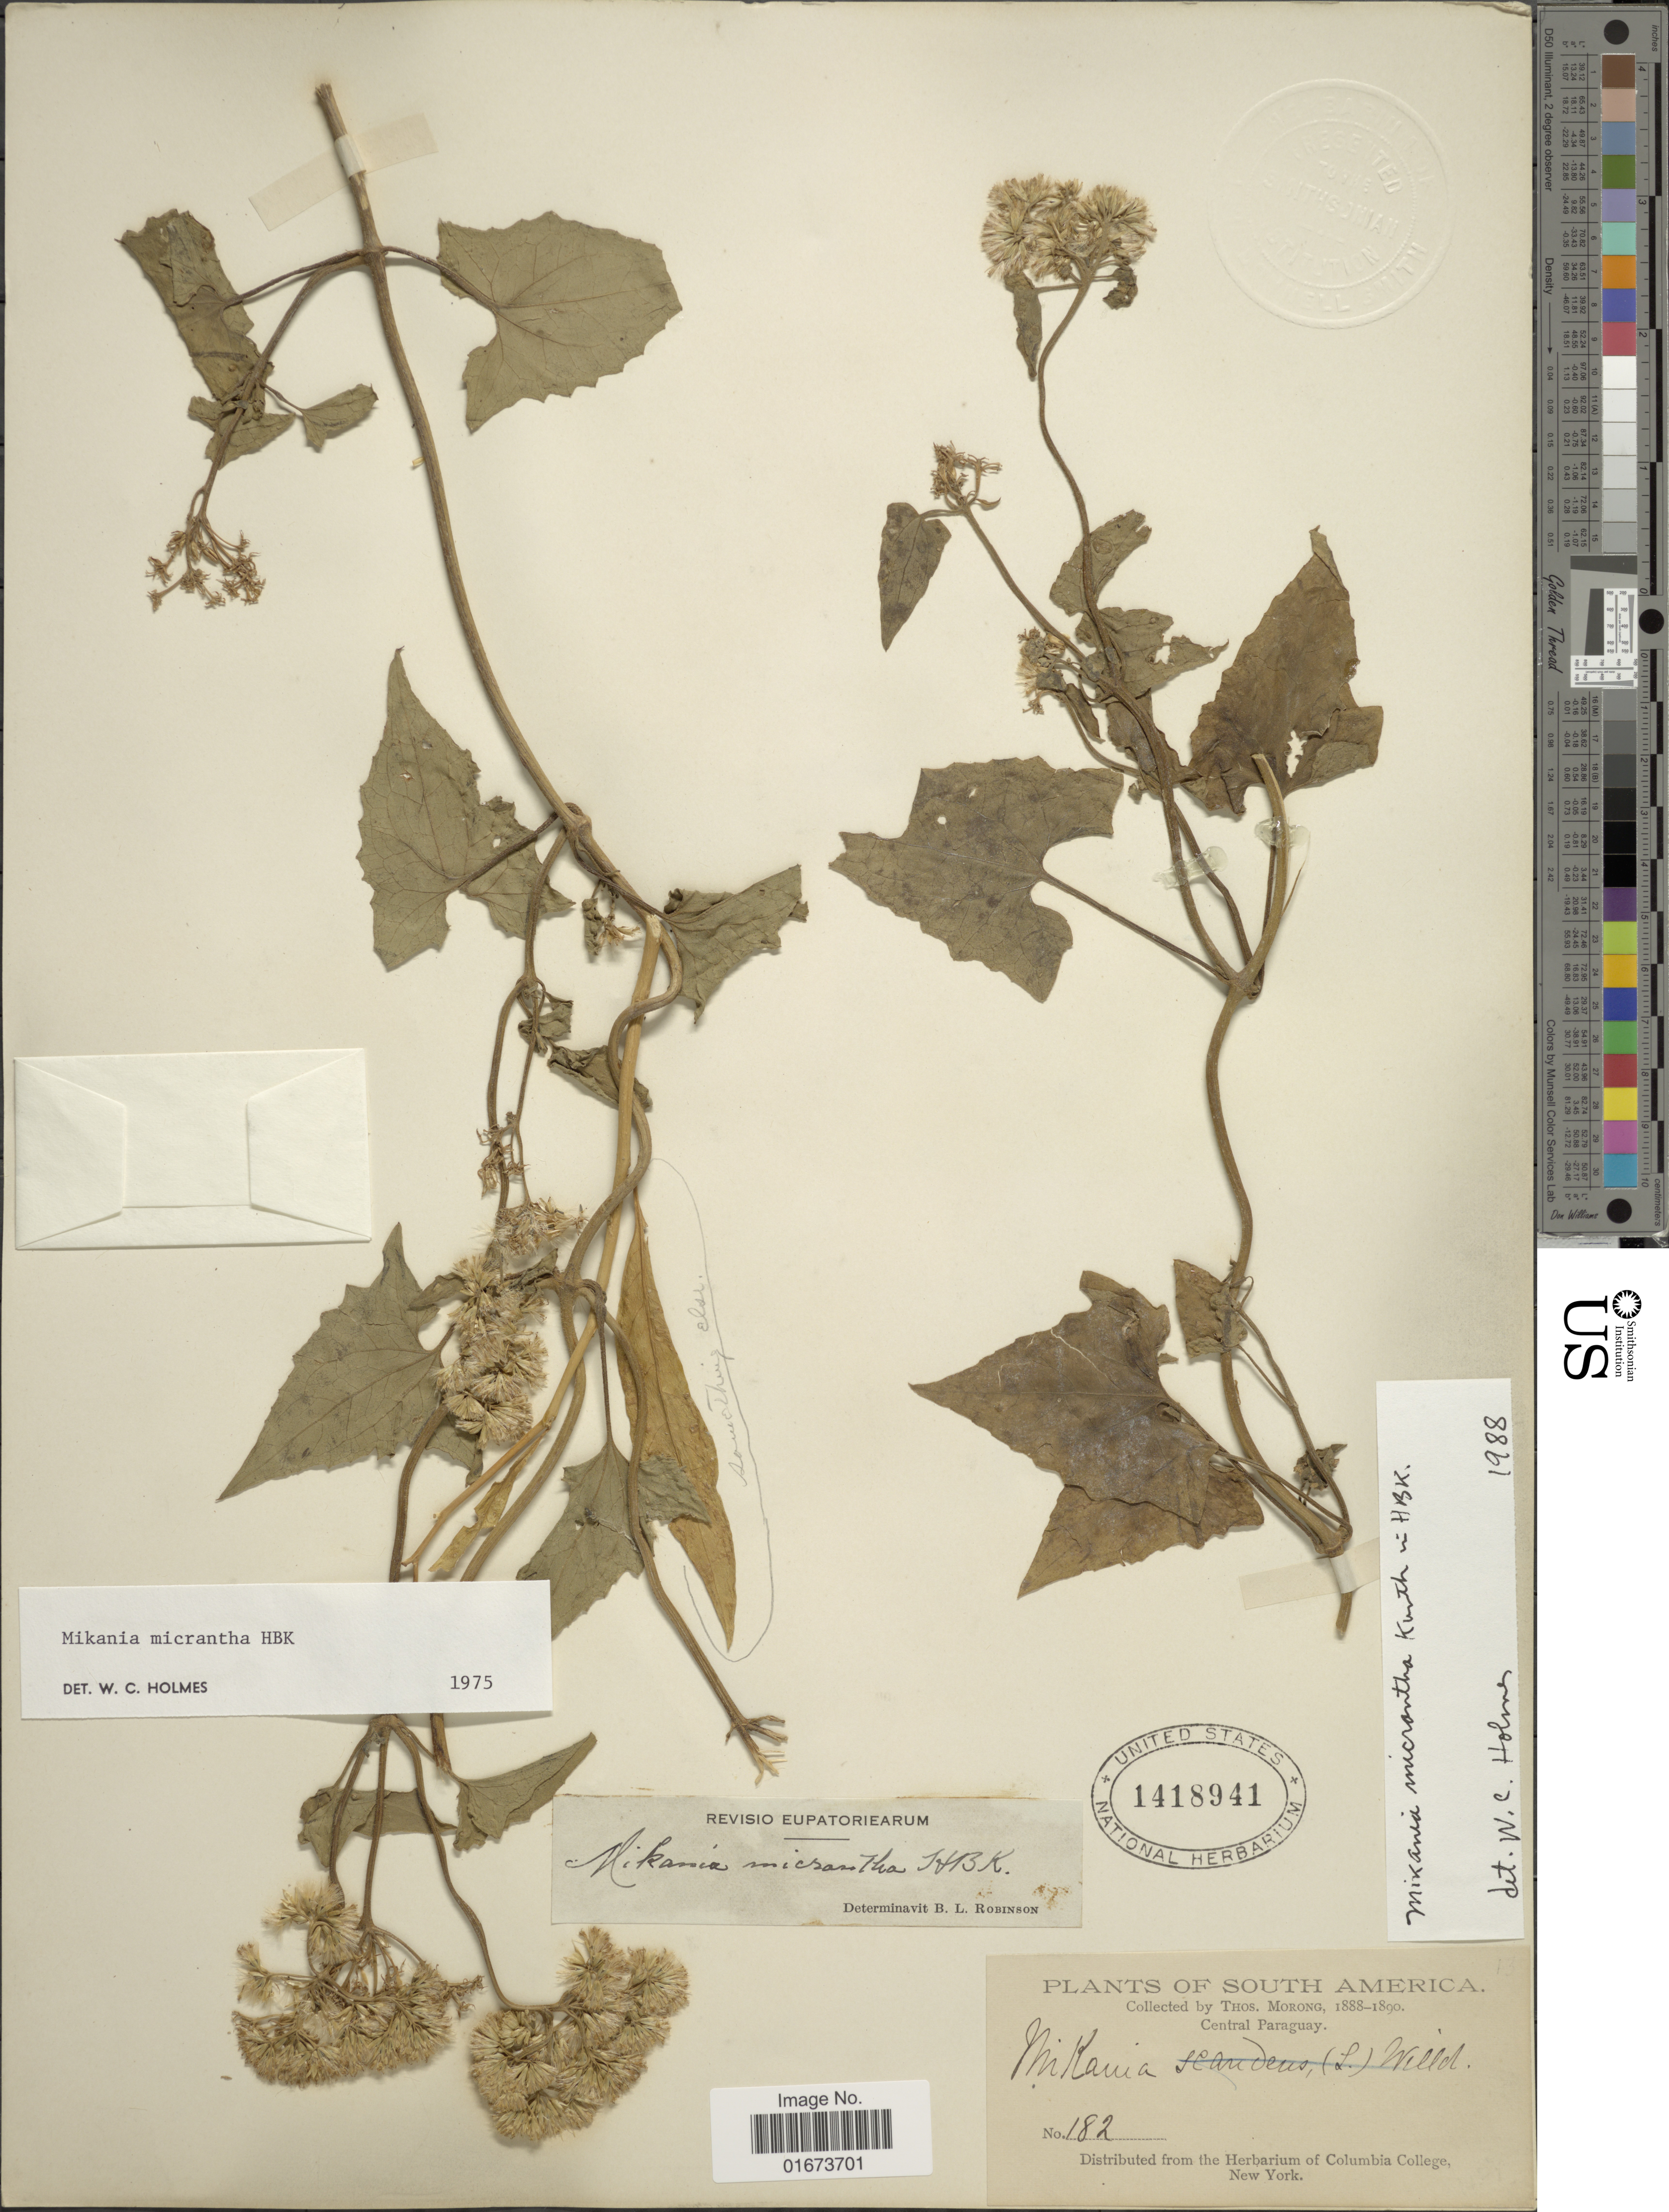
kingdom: Plantae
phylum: Tracheophyta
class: Magnoliopsida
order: Asterales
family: Asteraceae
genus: Mikania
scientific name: Mikania micrantha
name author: Kunth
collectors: ex herb. T. Morong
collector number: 182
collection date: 1888/1890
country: Paraguay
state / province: Central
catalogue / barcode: US 1418941